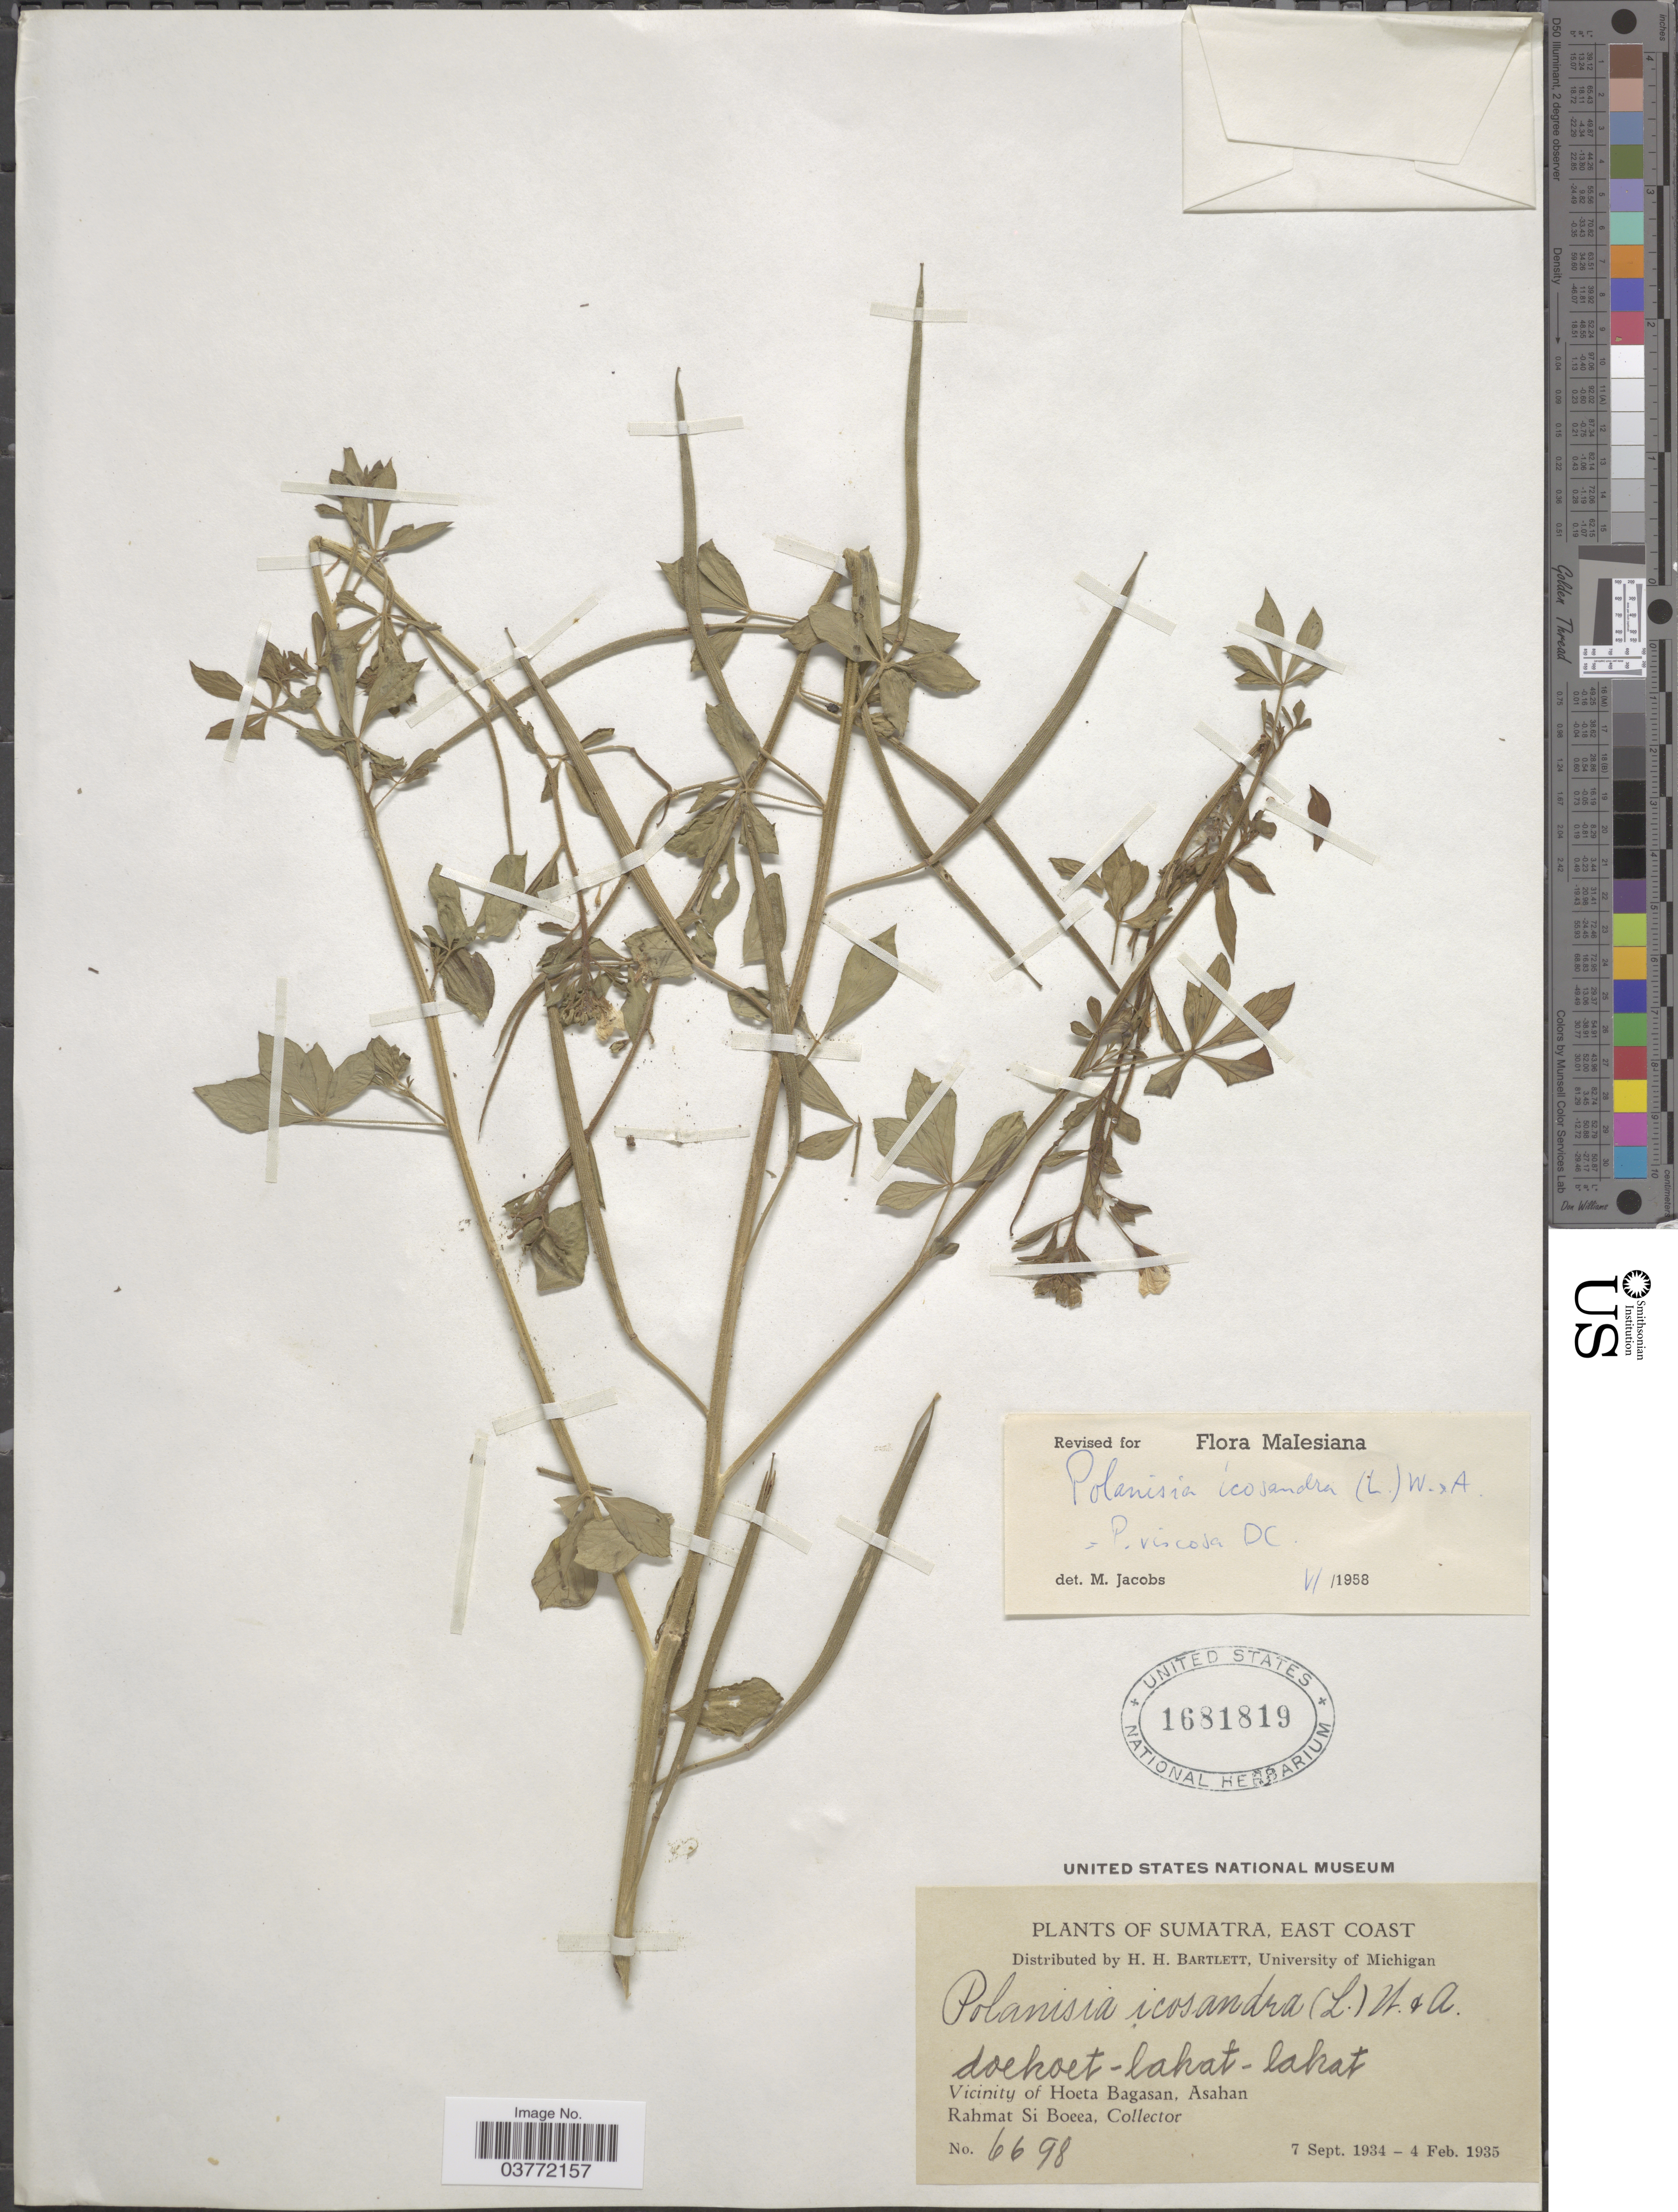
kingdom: Plantae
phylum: Tracheophyta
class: Magnoliopsida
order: Brassicales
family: Cleomaceae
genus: Arivela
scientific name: Arivela viscosa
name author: (L.) Raf.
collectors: Rahmat Si Boeea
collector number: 6698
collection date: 1934-09-07/1935-02-04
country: Indonesia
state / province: Sumatra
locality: East Coast. Vicinity of Hoeta Bagasan, Asahan.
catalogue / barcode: US 1681819